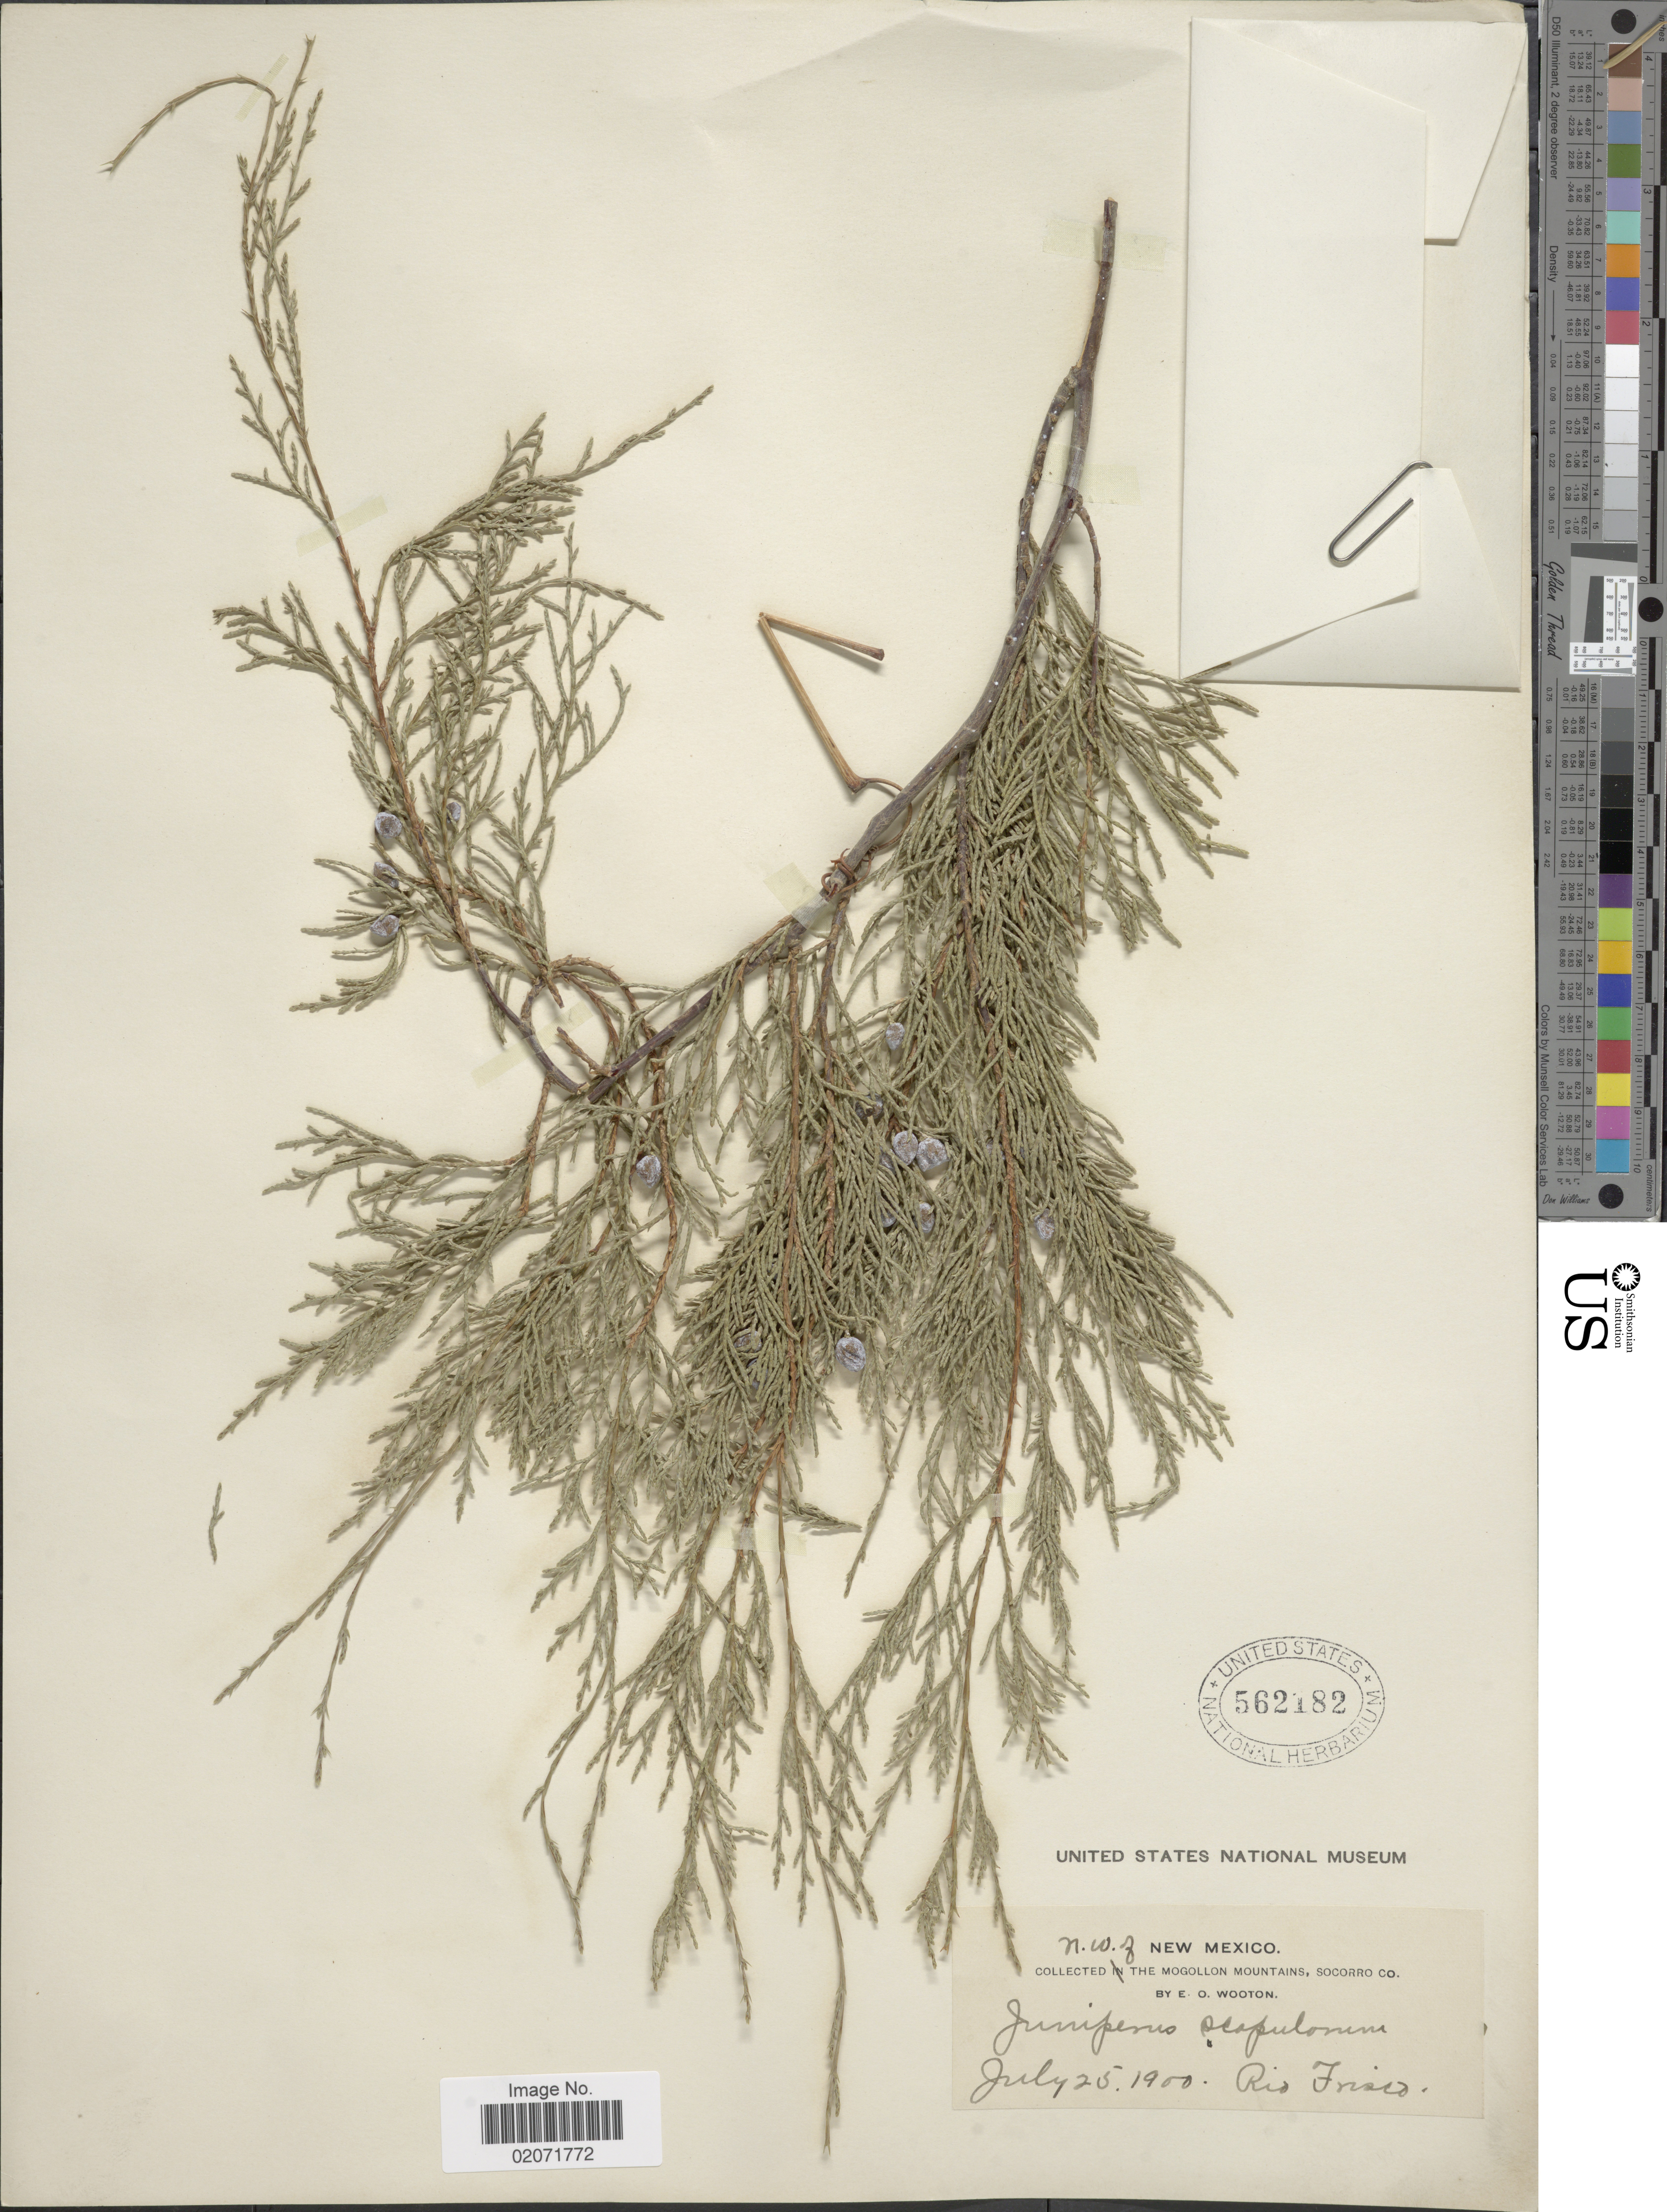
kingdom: Plantae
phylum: Tracheophyta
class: Pinopsida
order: Pinales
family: Cupressaceae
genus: Juniperus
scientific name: Juniperus scopulorum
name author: Sarg.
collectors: E. O. Wooton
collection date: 1900-07-25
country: United States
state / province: New Mexico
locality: N.W. of The Mogollon Mountains, Socorro Co, Rio Frisco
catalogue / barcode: US 562182